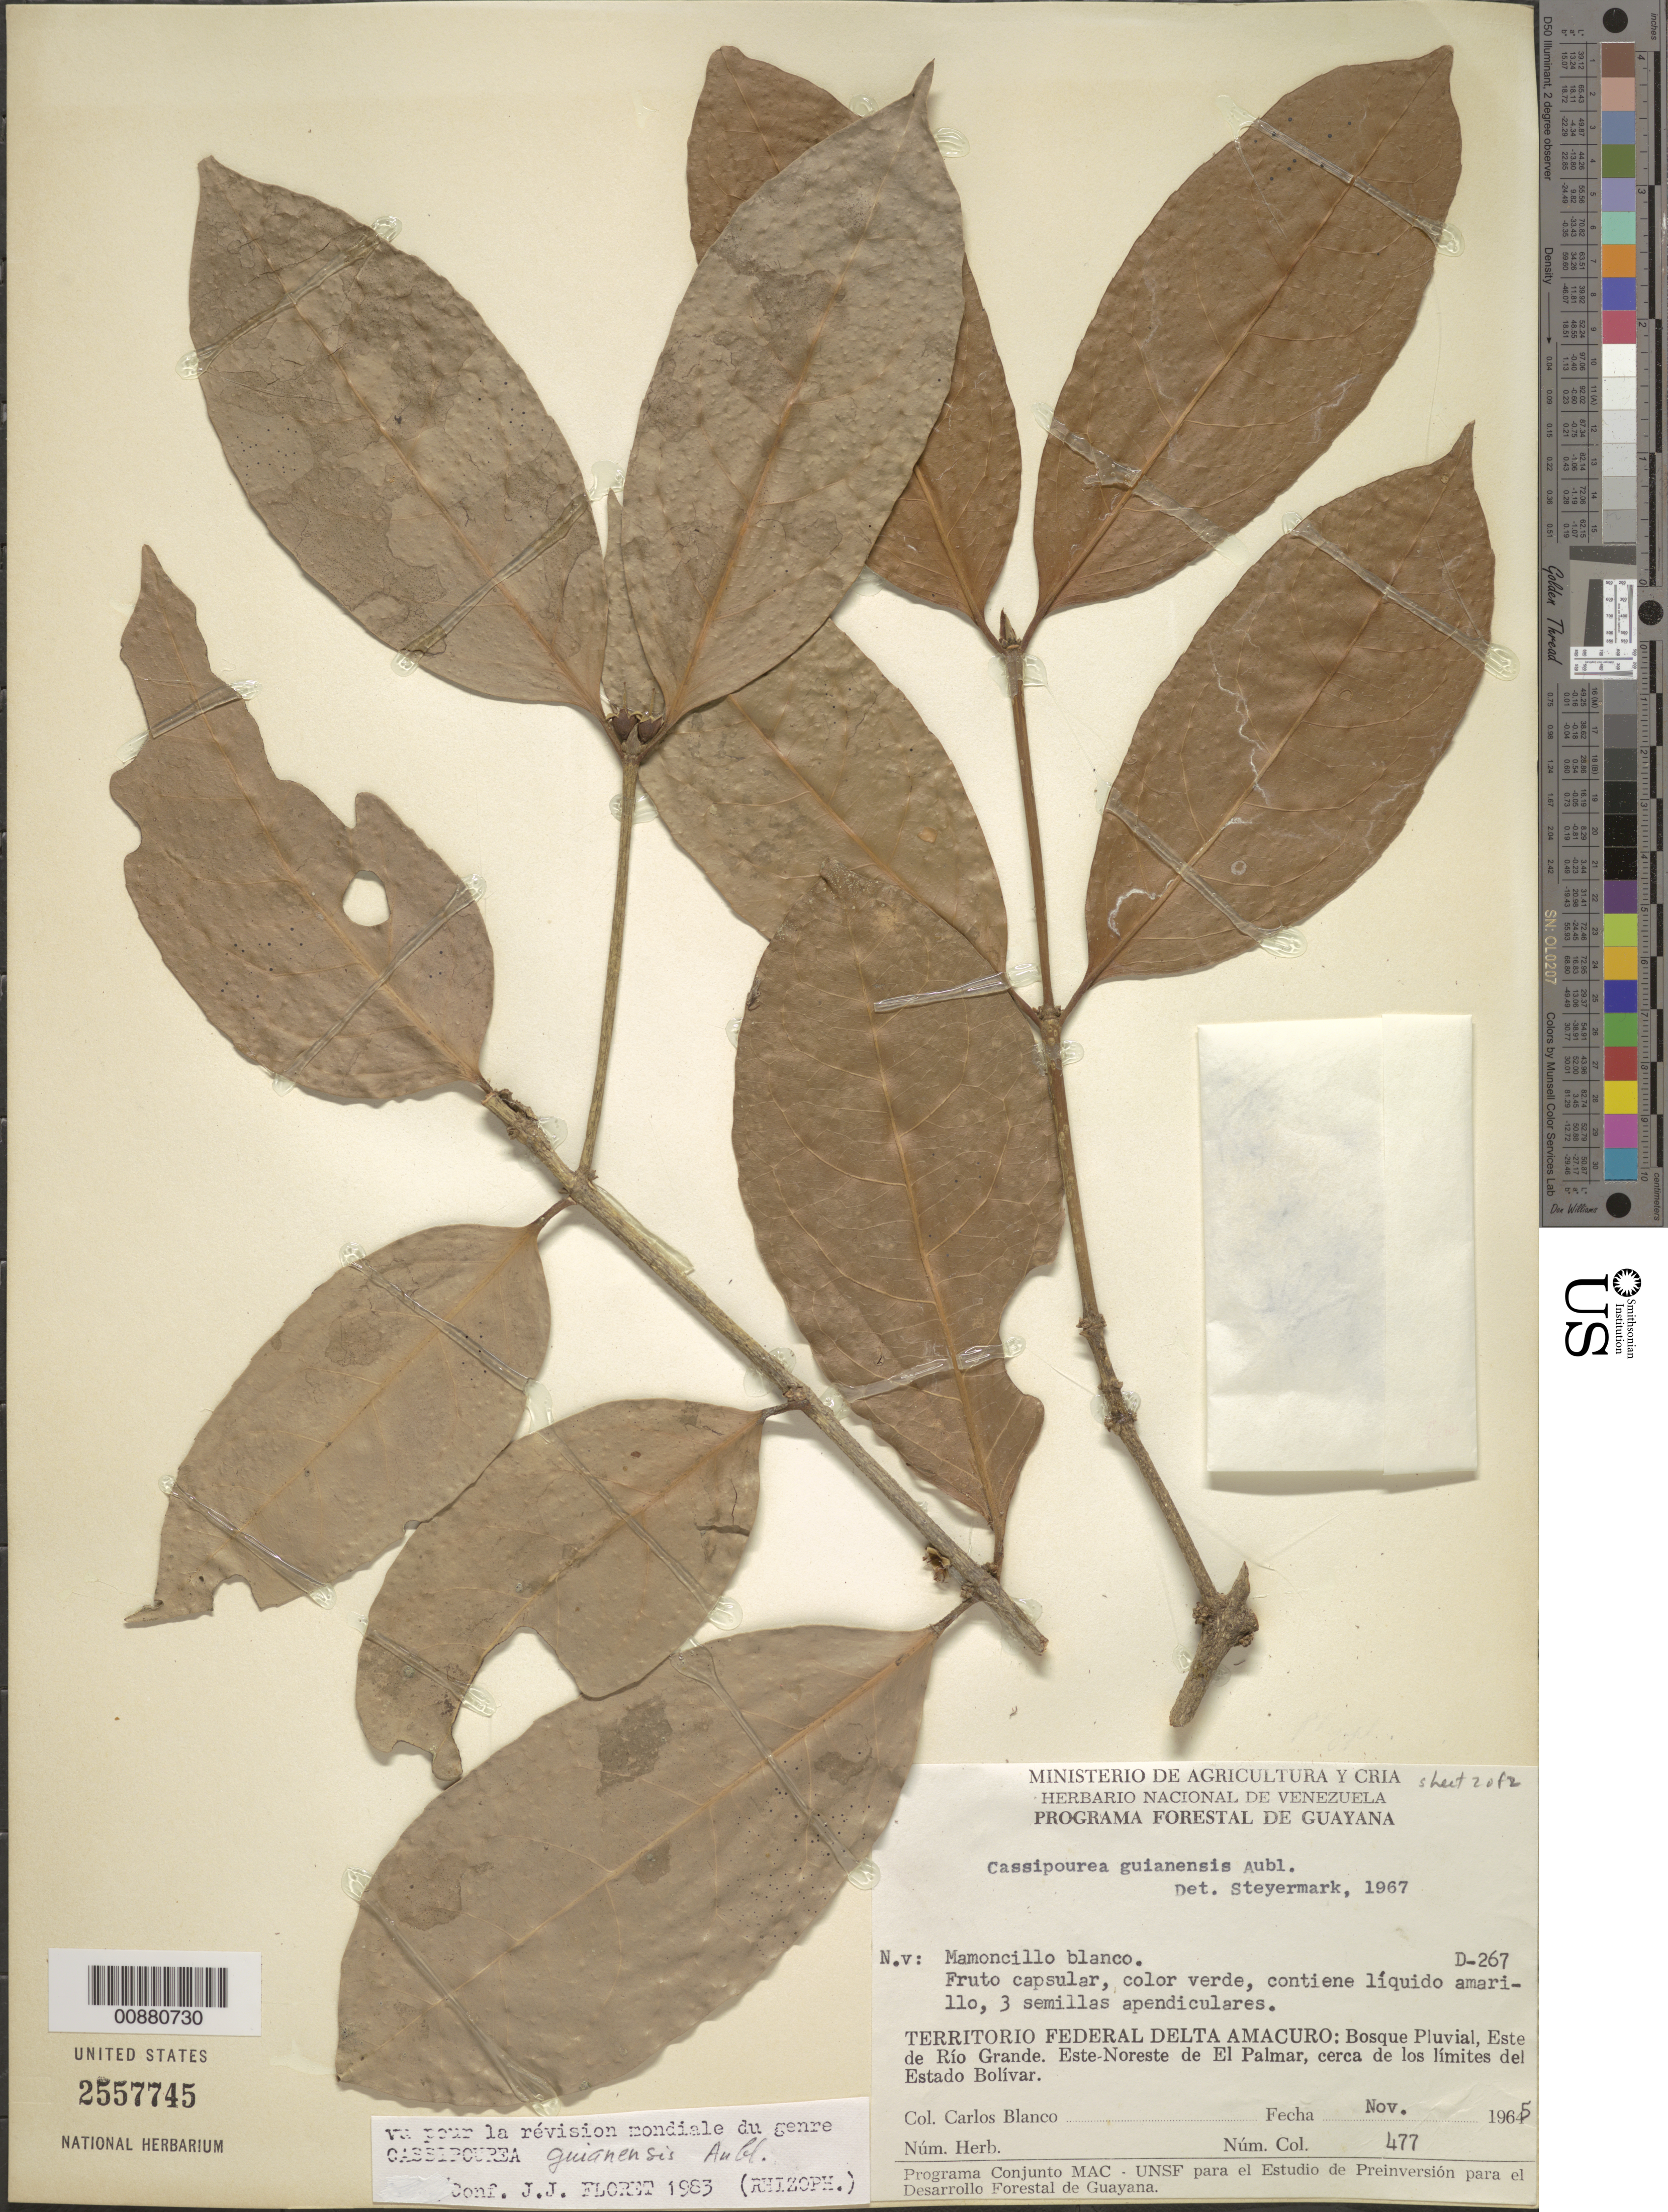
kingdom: Plantae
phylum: Tracheophyta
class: Magnoliopsida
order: Malpighiales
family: Rhizophoraceae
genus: Cassipourea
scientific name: Cassipourea guianensis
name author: Aubl.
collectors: C. Blanco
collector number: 477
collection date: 1965-11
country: Venezuela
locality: Territorio Federal Delta Amacuro: Bosque Pluvial, Este de Río Grande. Este-Noreste de El Palmar, cerca de los límites del Estado Bolívar.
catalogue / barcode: US 2557745